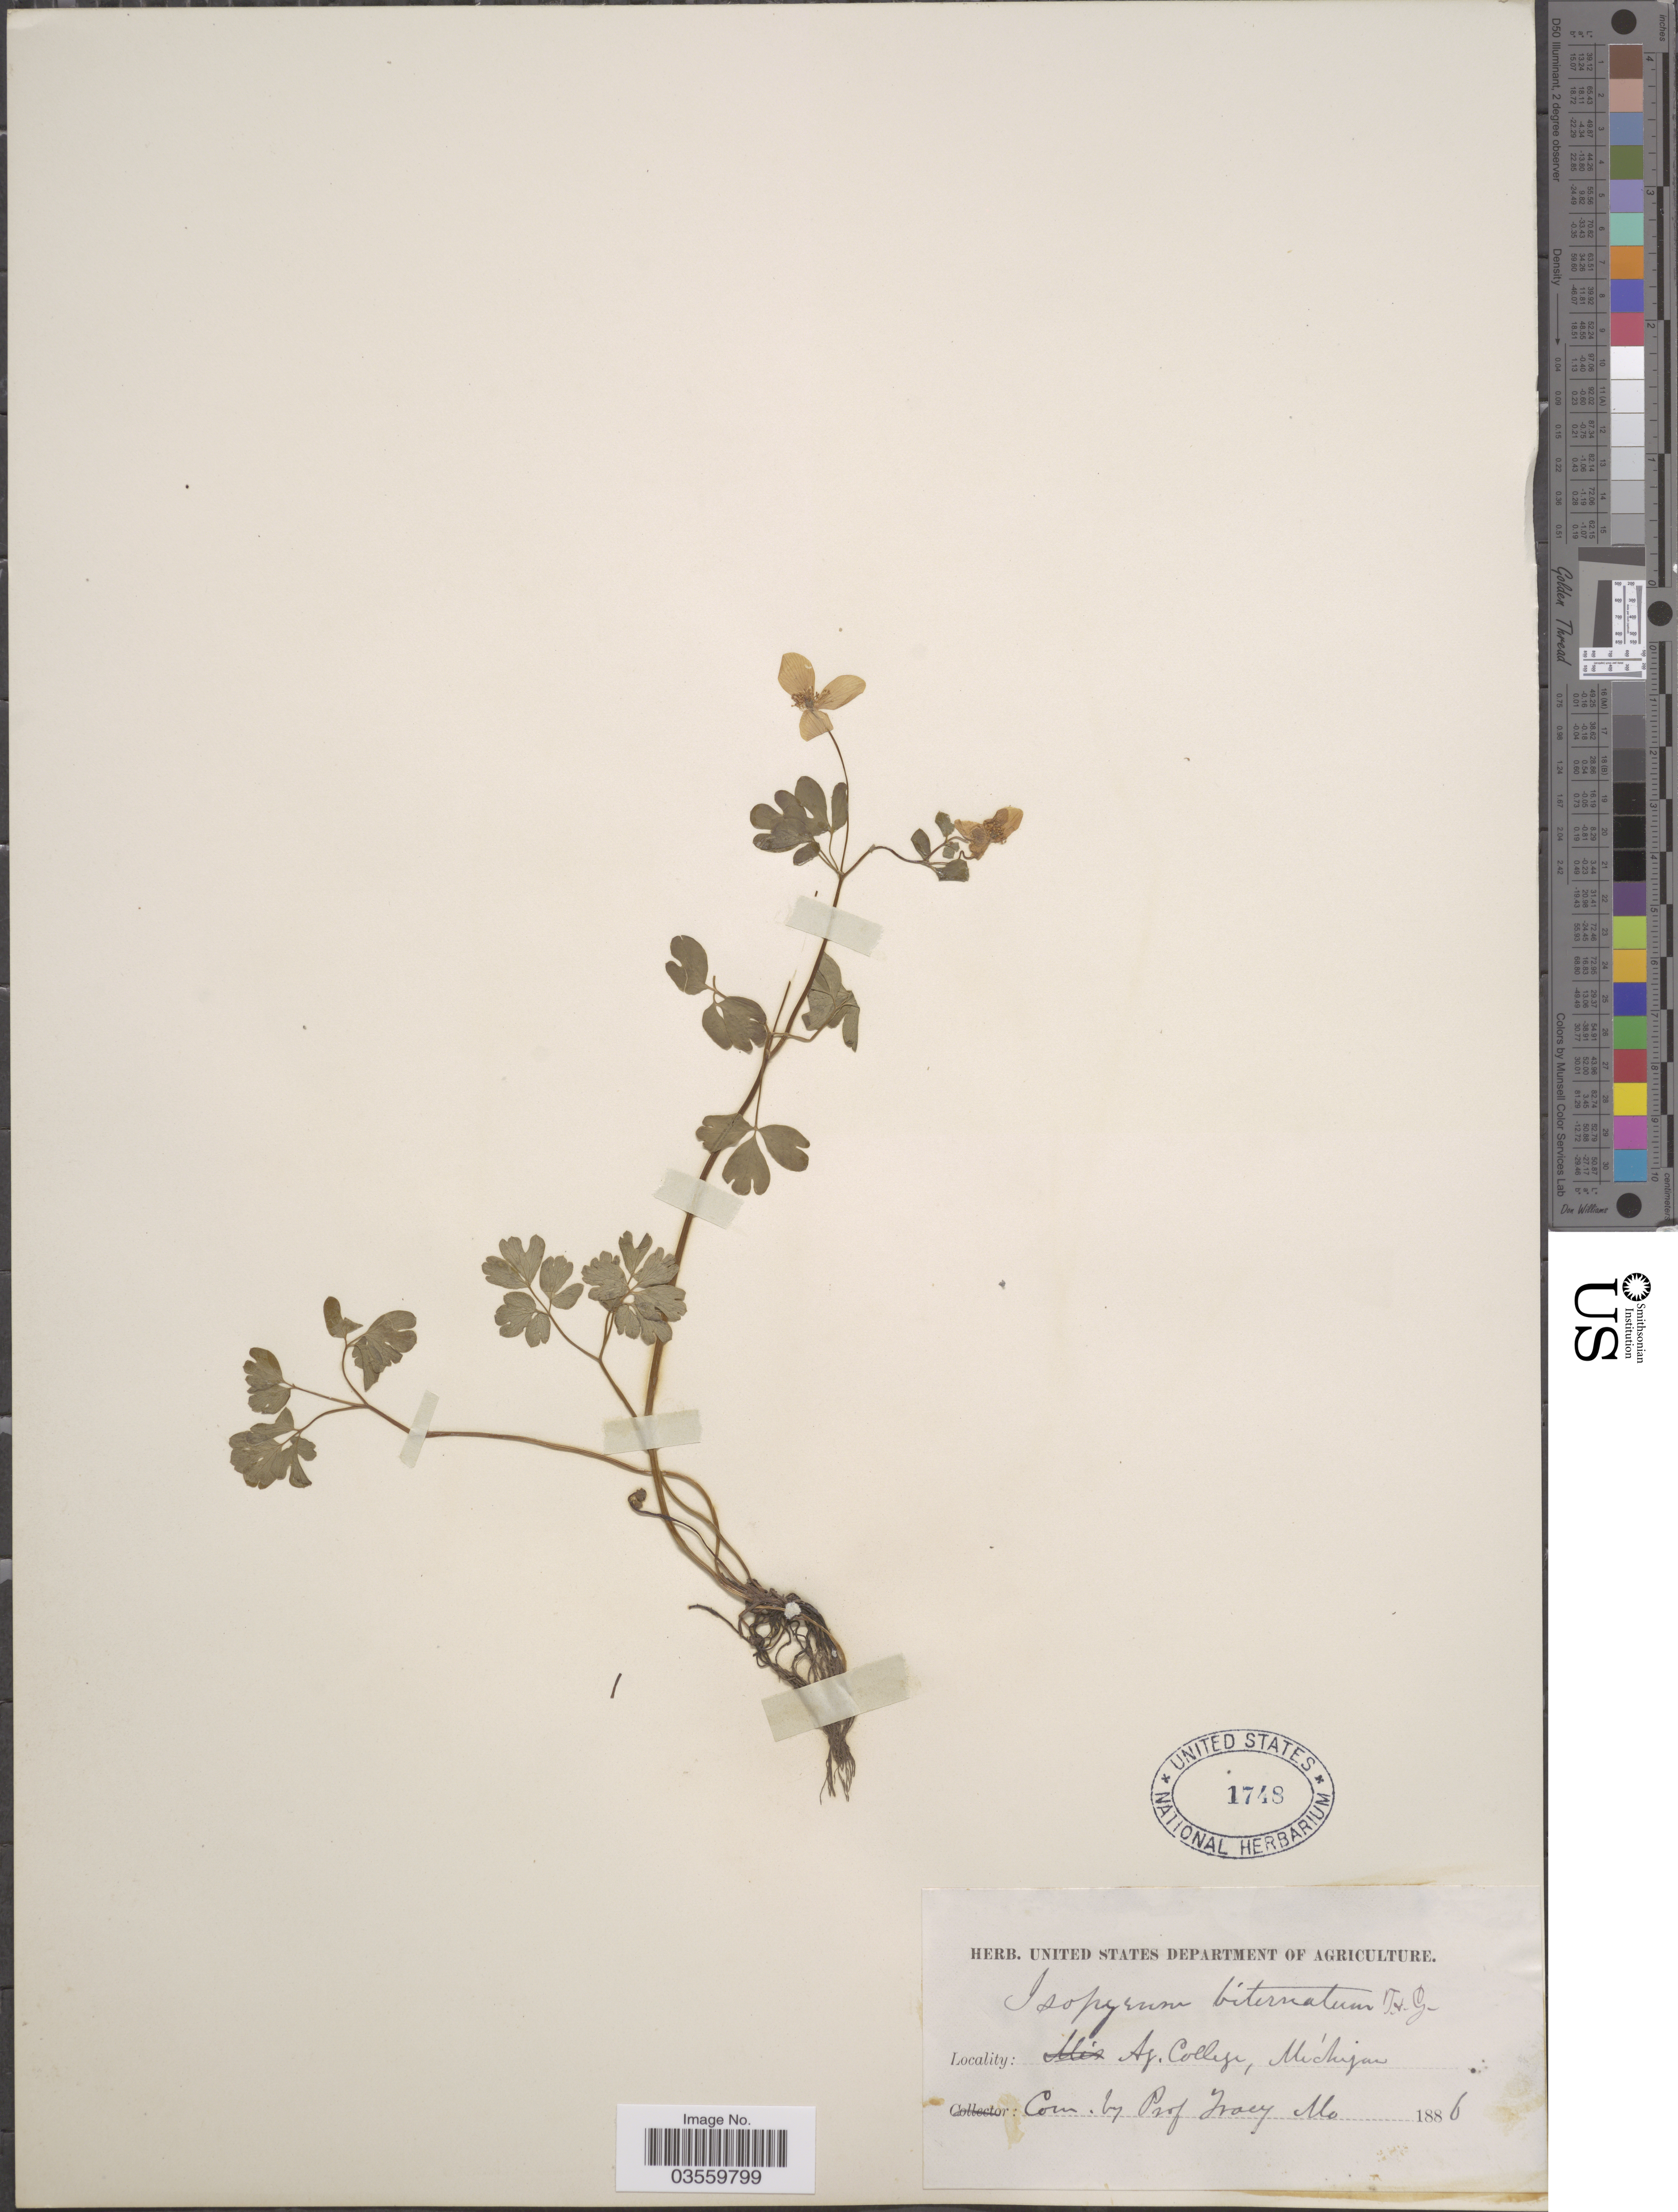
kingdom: Plantae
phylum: Tracheophyta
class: Magnoliopsida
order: Ranunculales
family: Ranunculaceae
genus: Enemion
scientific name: Enemion biternatum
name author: (Torr. & A. Gray) Raf.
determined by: Strong, Mark T., (BOT), Smithsonian Institution - National Museum of Natural History (UNITED STATES)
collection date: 1886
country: United States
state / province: Michigan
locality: Ag. College.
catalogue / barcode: US 1748